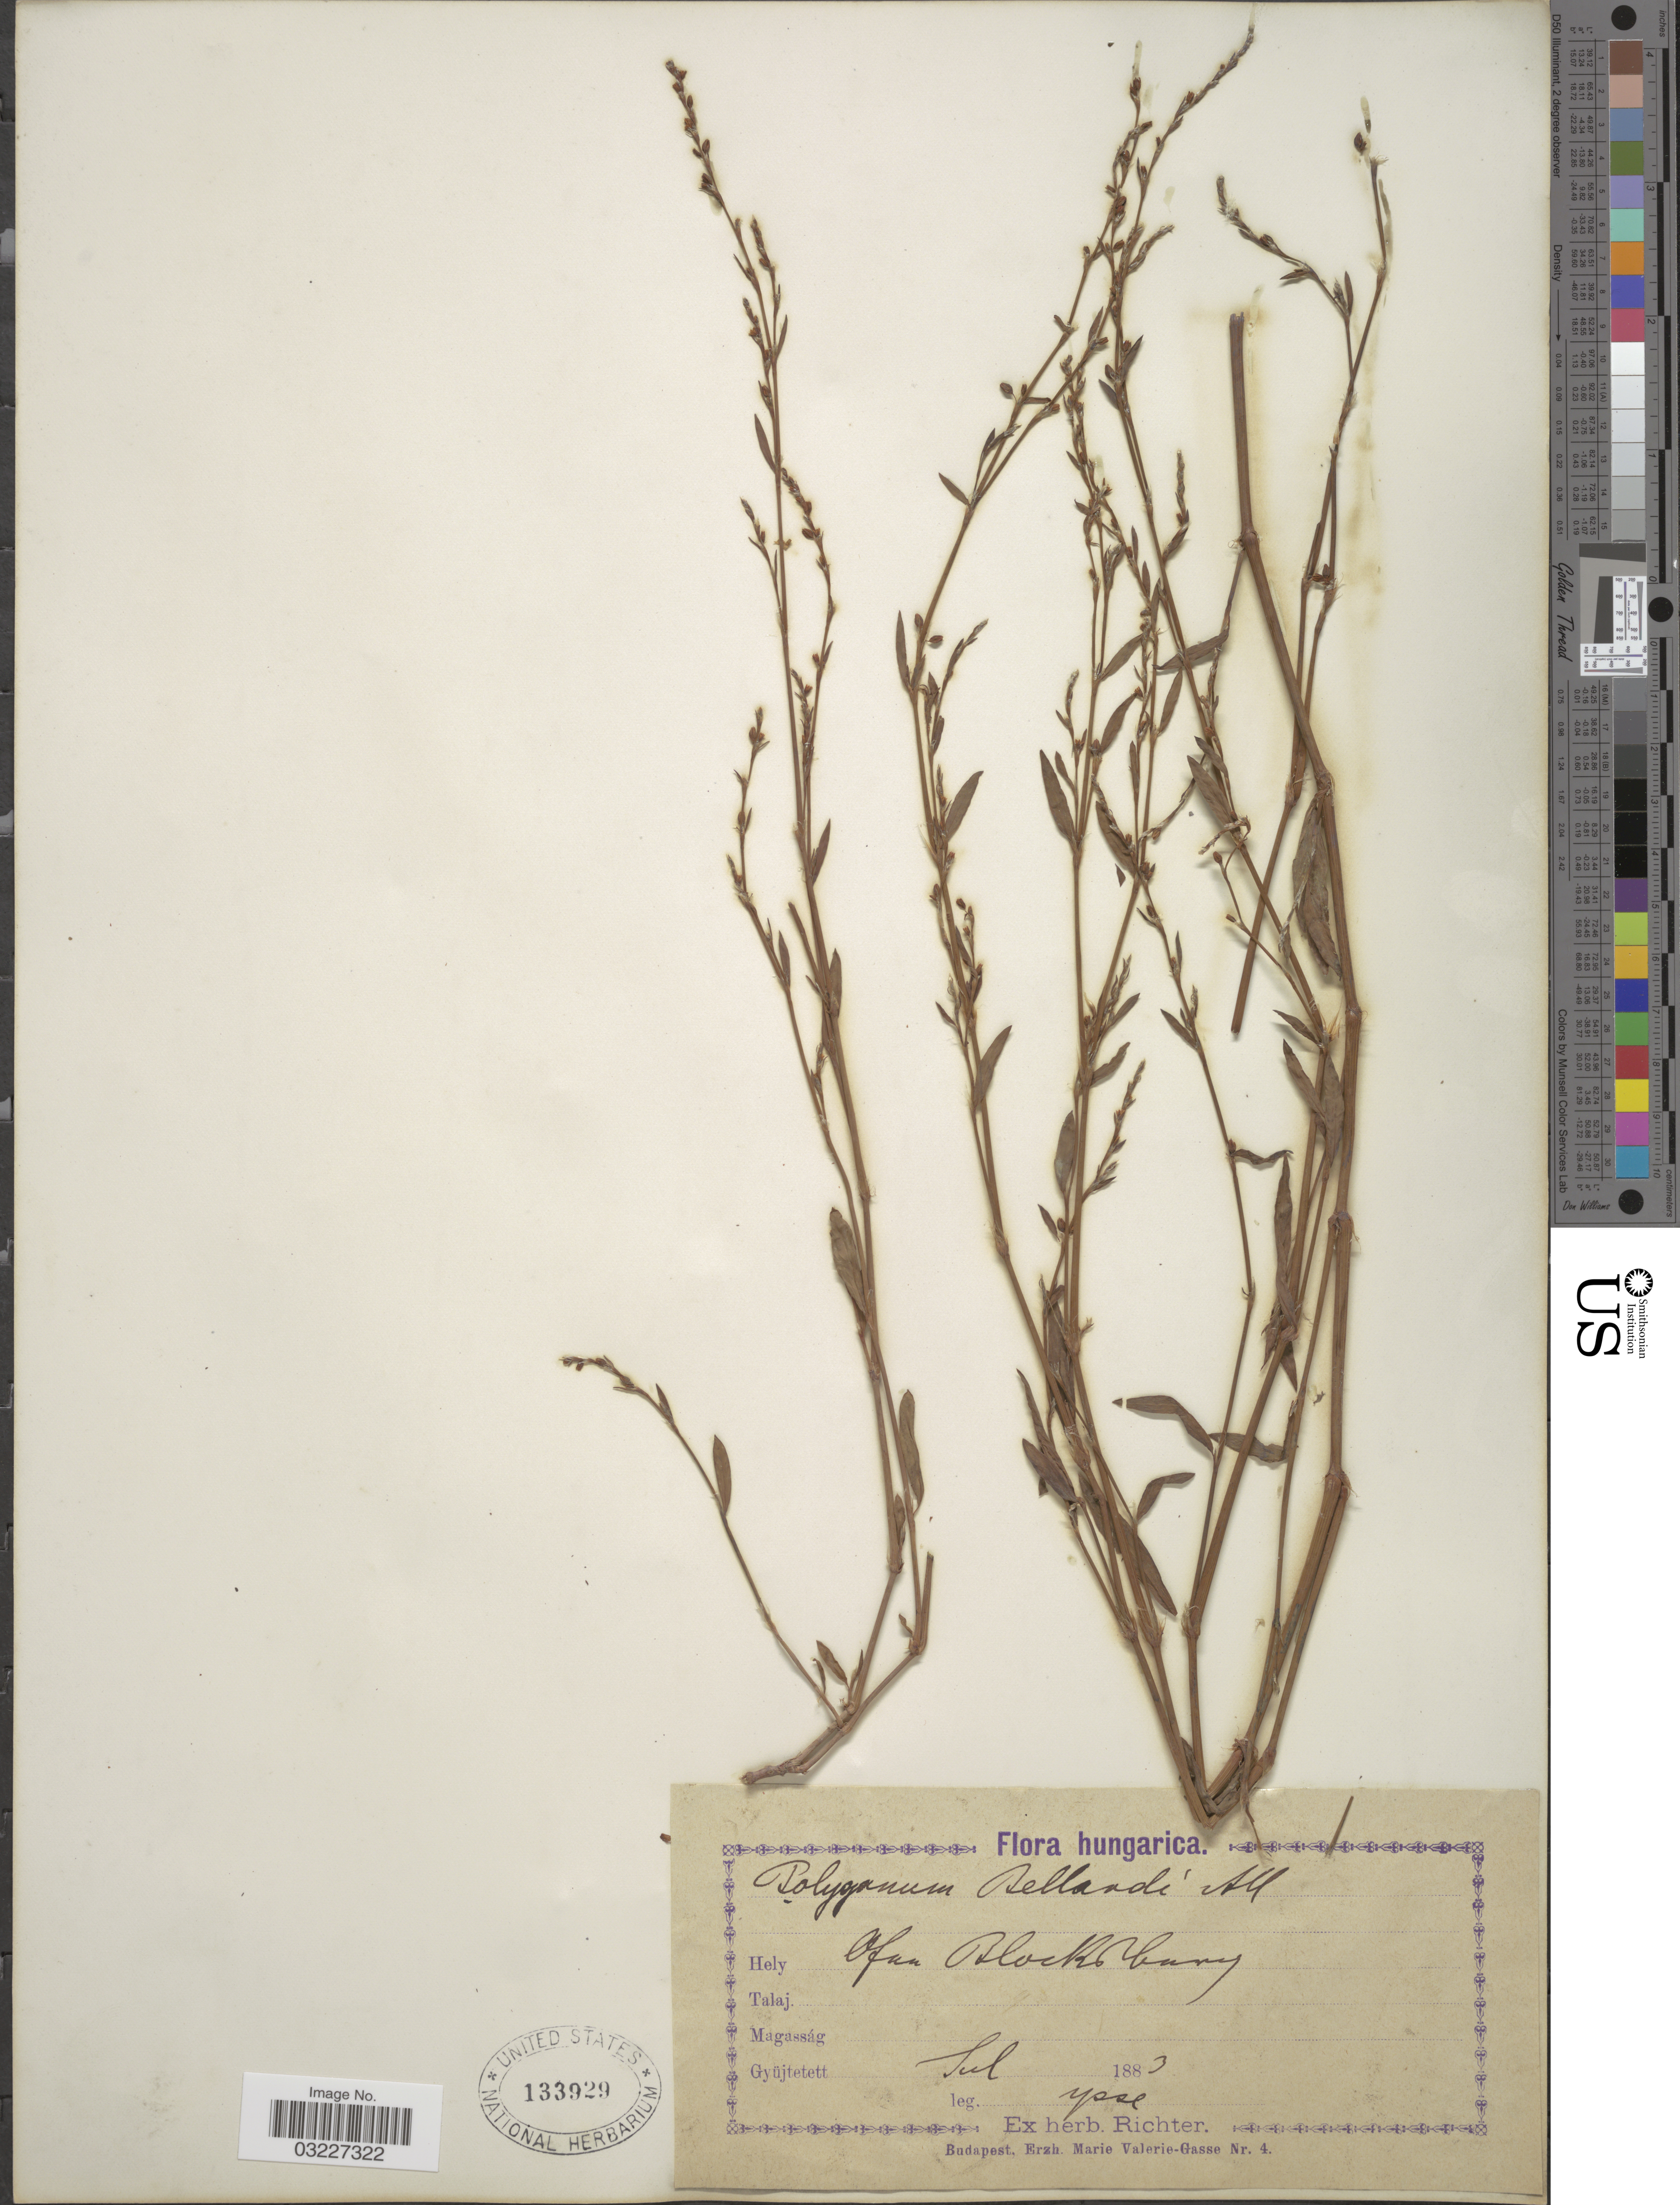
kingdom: Plantae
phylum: Tracheophyta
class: Magnoliopsida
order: Caryophyllales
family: Polygonaceae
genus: Polygonum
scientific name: Polygonum bellardii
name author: All.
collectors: -- Richter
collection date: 1883-07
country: Hungary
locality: Ofan Blockbary [interpreted].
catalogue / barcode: US 133929